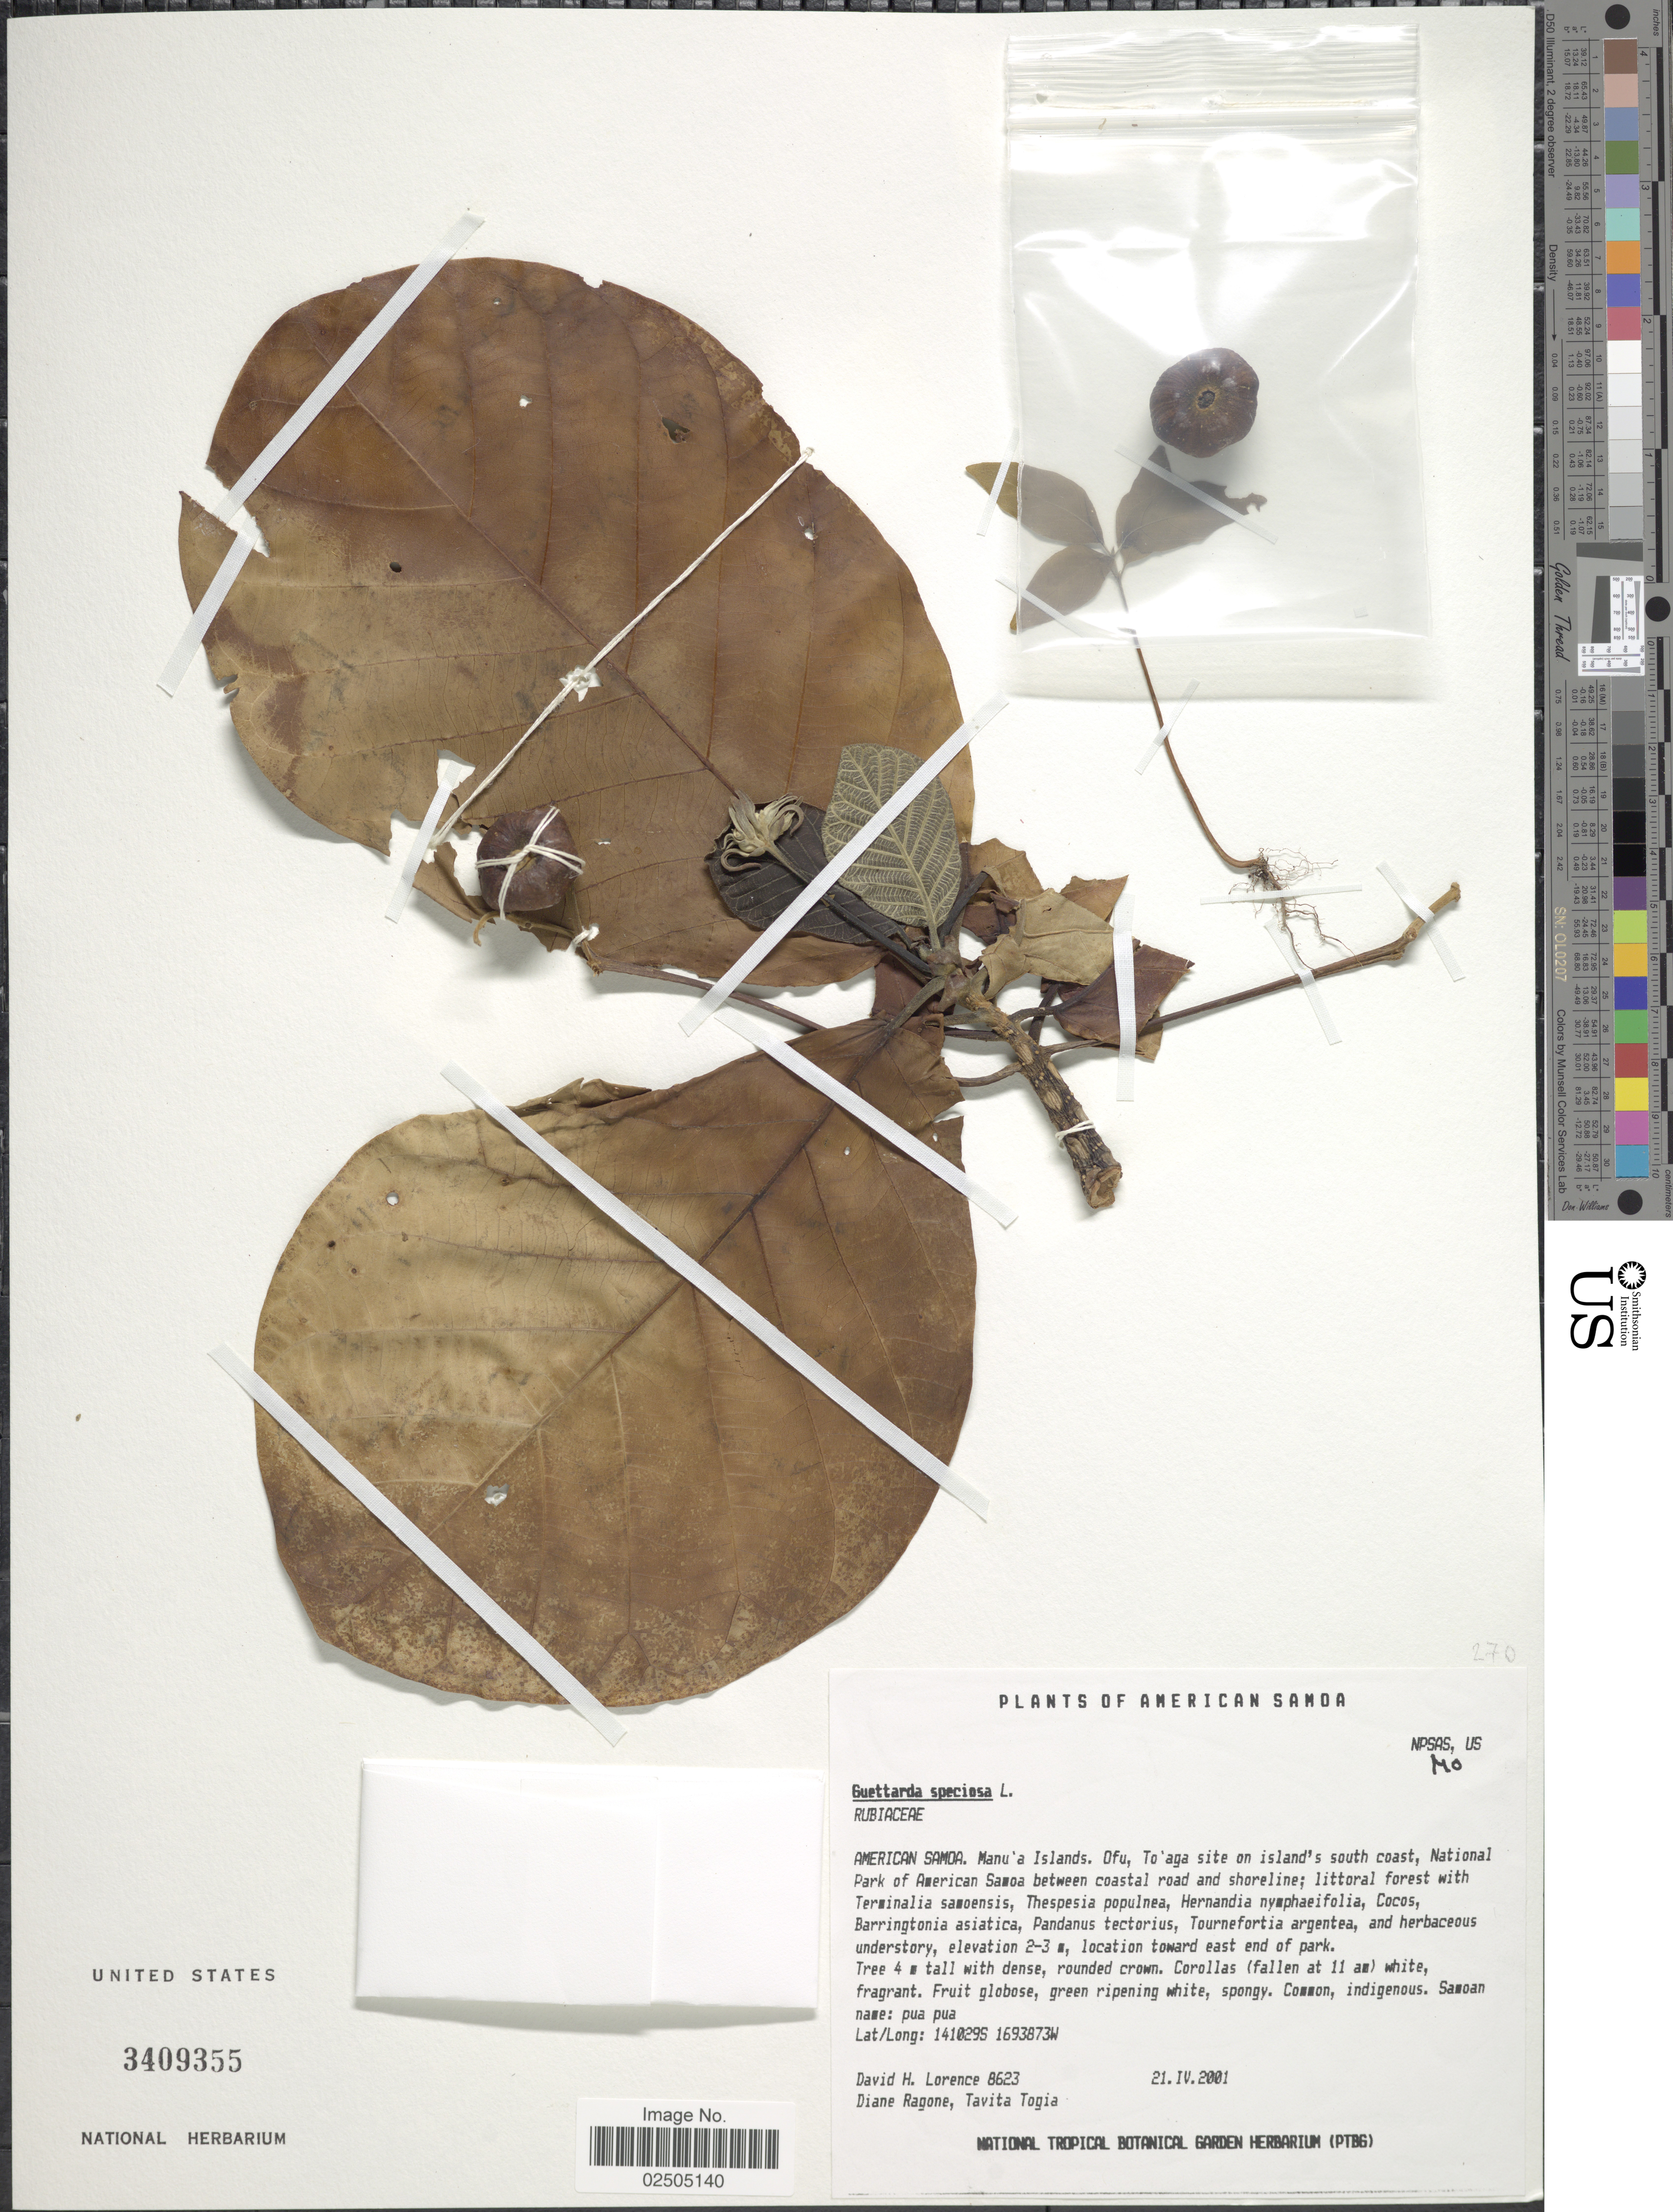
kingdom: Plantae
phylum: Tracheophyta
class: Magnoliopsida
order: Gentianales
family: Rubiaceae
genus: Guettarda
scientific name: Guettarda speciosa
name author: L.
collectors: D. Lorence, D. Ragone & T. Togia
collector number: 8623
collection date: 2001-04-21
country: American Samoa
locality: Manu'a Islands. Ofu, To'aga site on island's south coast, National Park of American Samoa between coastal road and shoreline, location toward east end of park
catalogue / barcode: US 3409355